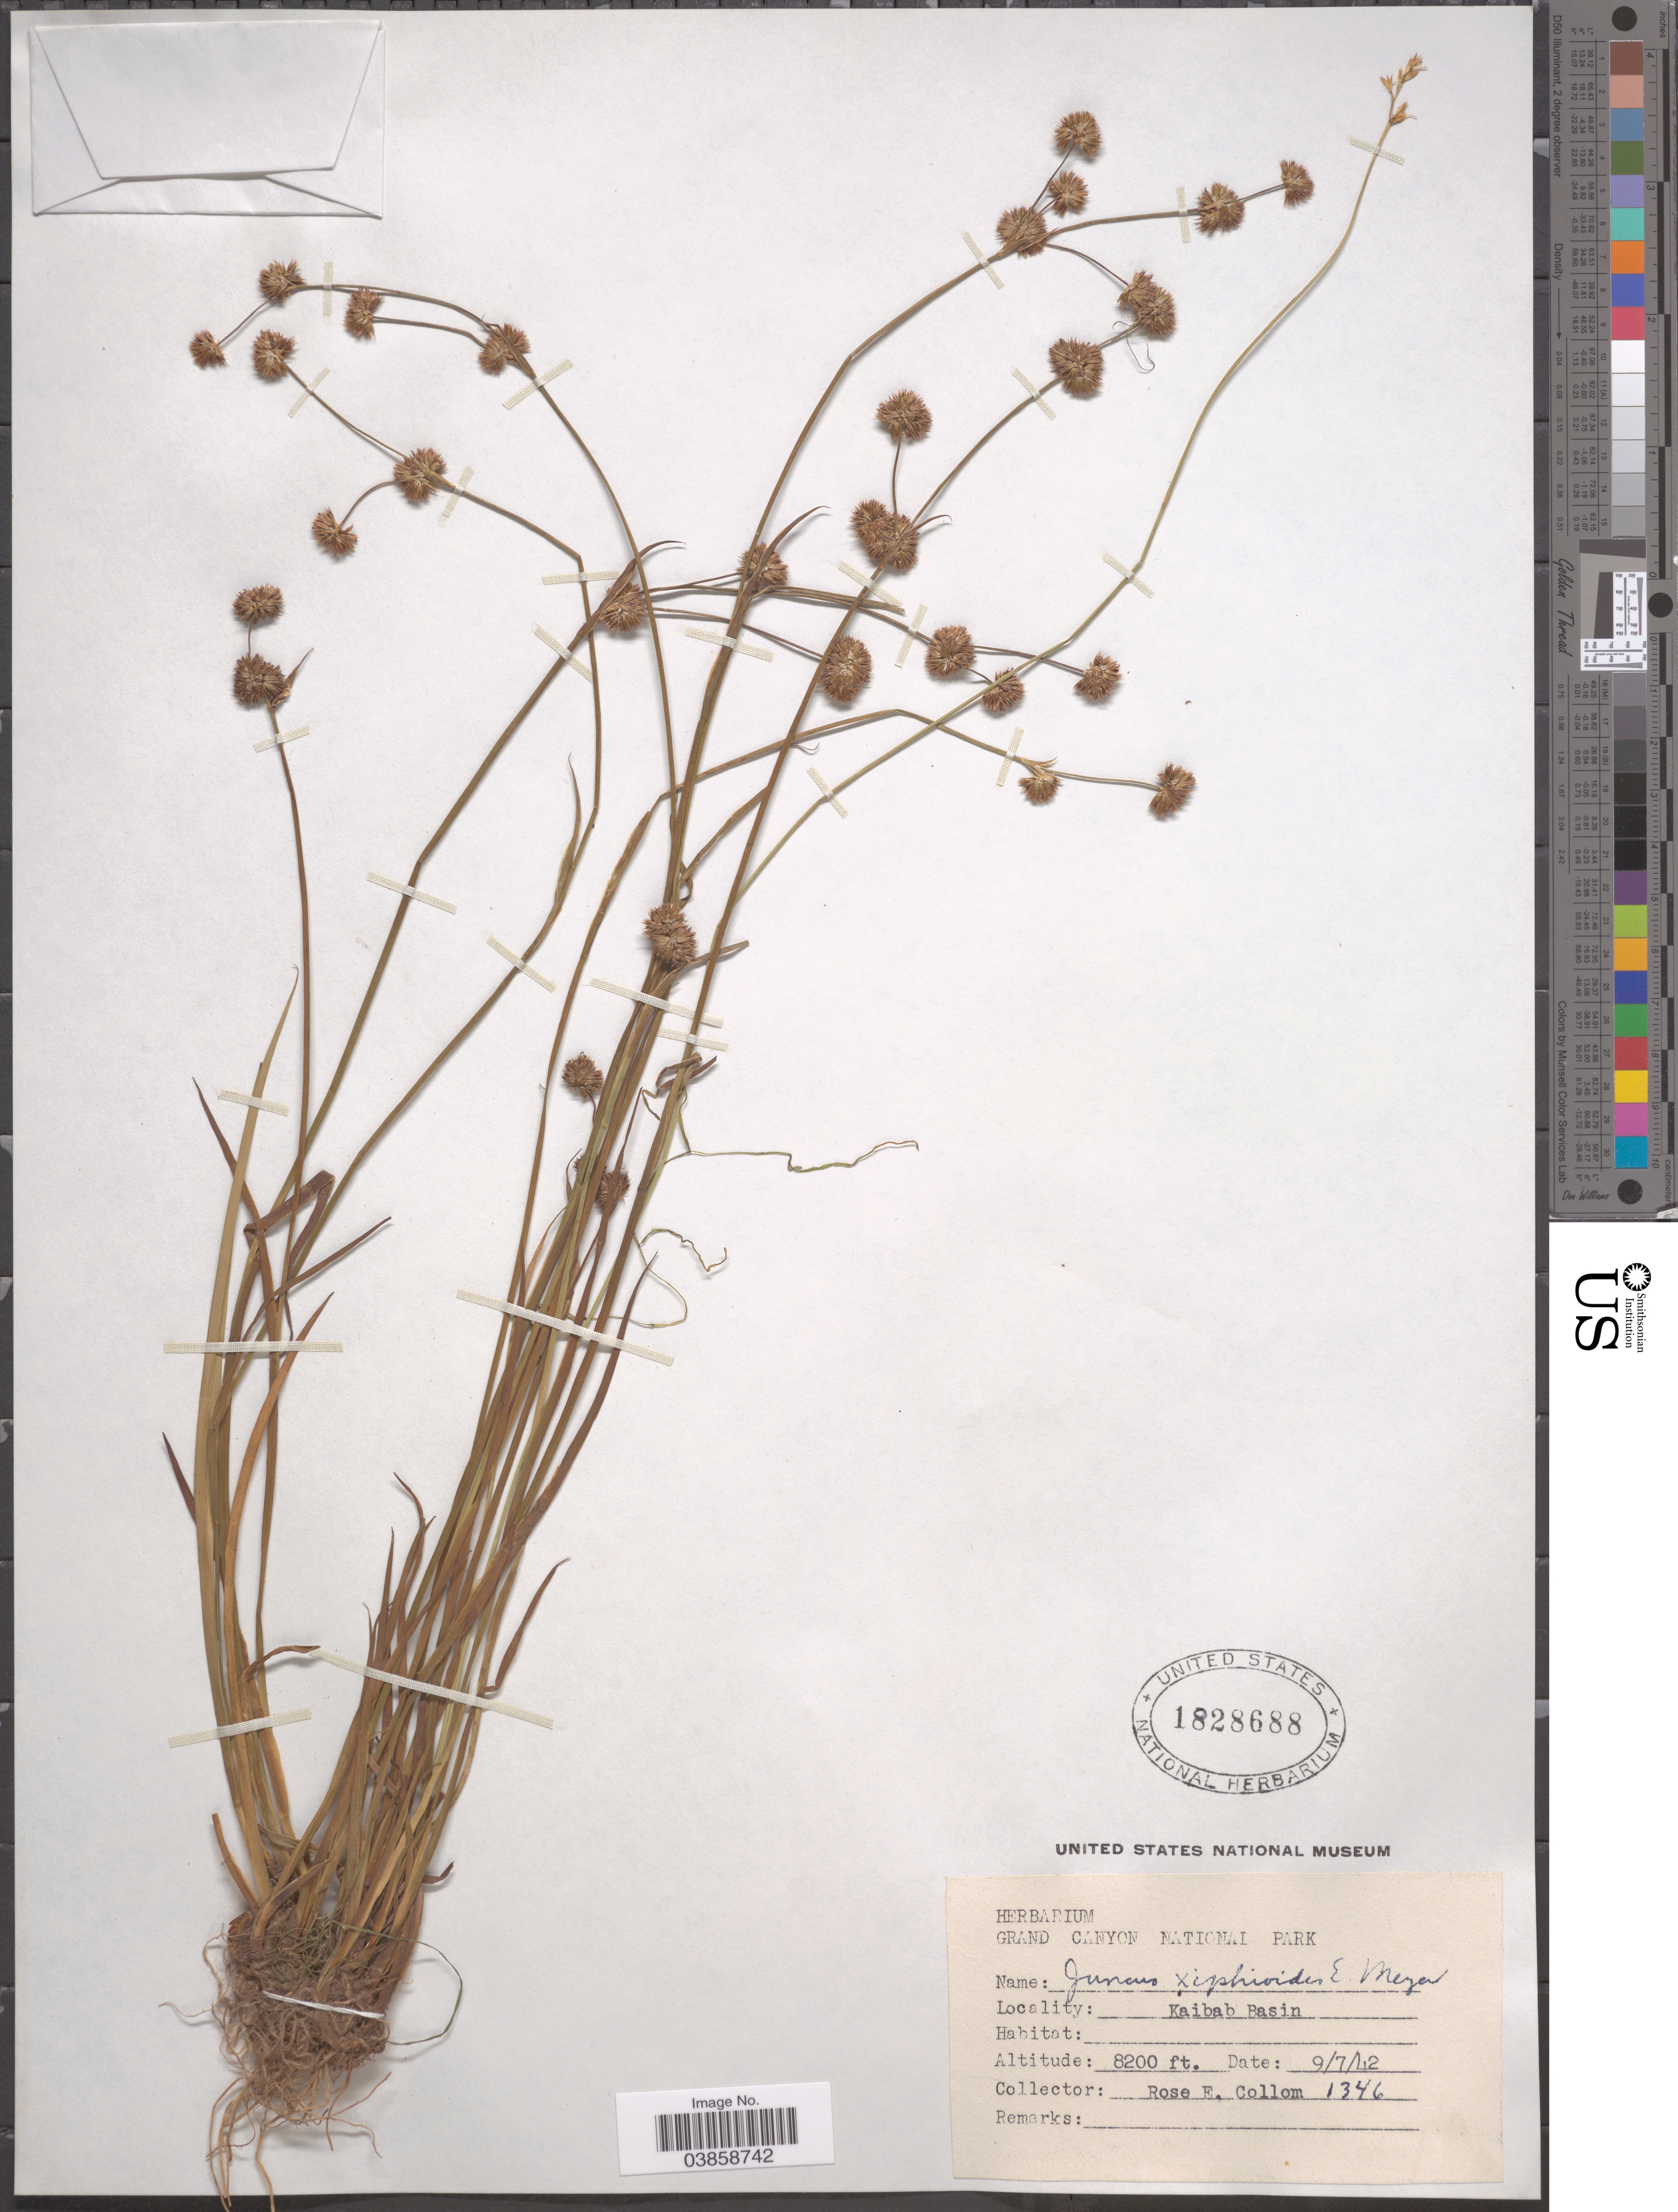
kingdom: Plantae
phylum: Tracheophyta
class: Liliopsida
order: Poales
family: Juncaceae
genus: Juncus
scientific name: Juncus xiphioides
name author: E. Mey.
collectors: R. E. Collom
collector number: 1346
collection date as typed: Transcribed d/m/y: 7/9/42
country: United States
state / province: Arizona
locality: Kaibab Basin.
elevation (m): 2499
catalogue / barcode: US 1828688